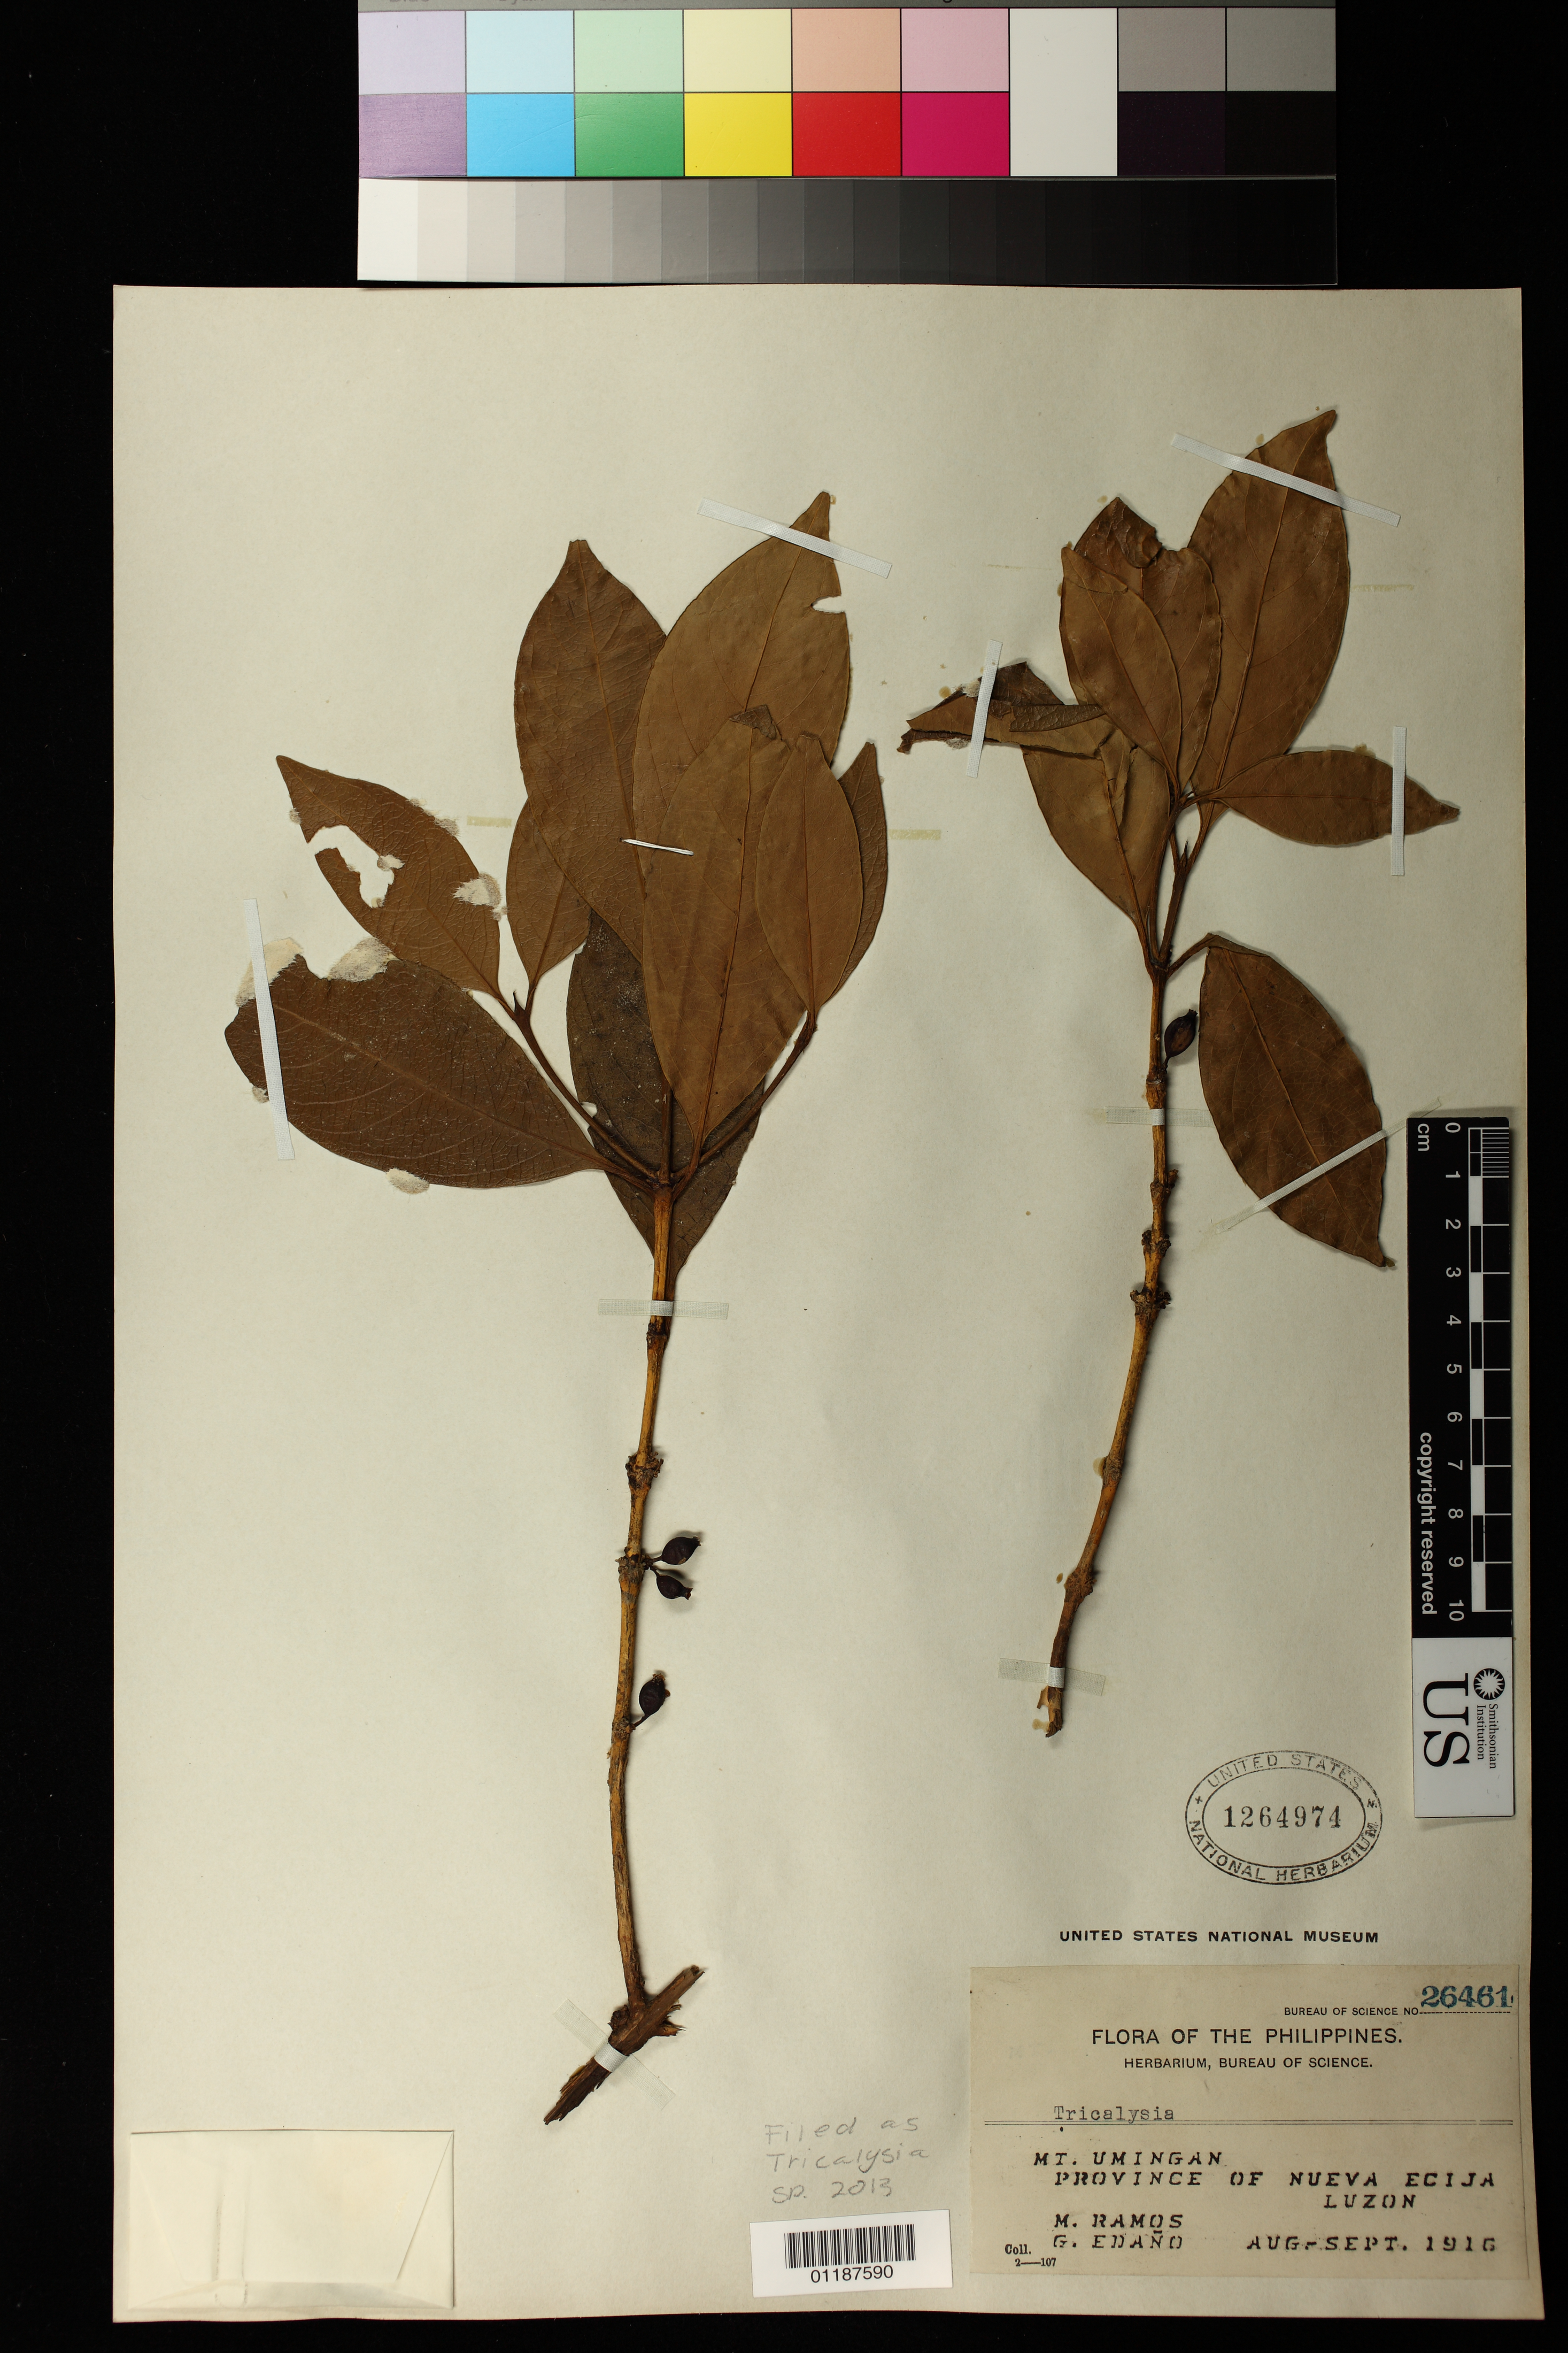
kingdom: Plantae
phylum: Tracheophyta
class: Magnoliopsida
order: Gentianales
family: Rubiaceae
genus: Tricalysia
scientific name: Tricalysia sp.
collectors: M. Ramos & G. Edaño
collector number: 26461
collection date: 1916-08/1916-09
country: Philippines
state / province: Central Luzon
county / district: Nueva Ecija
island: Luzon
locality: Mt. Umingan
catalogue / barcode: US 1264974